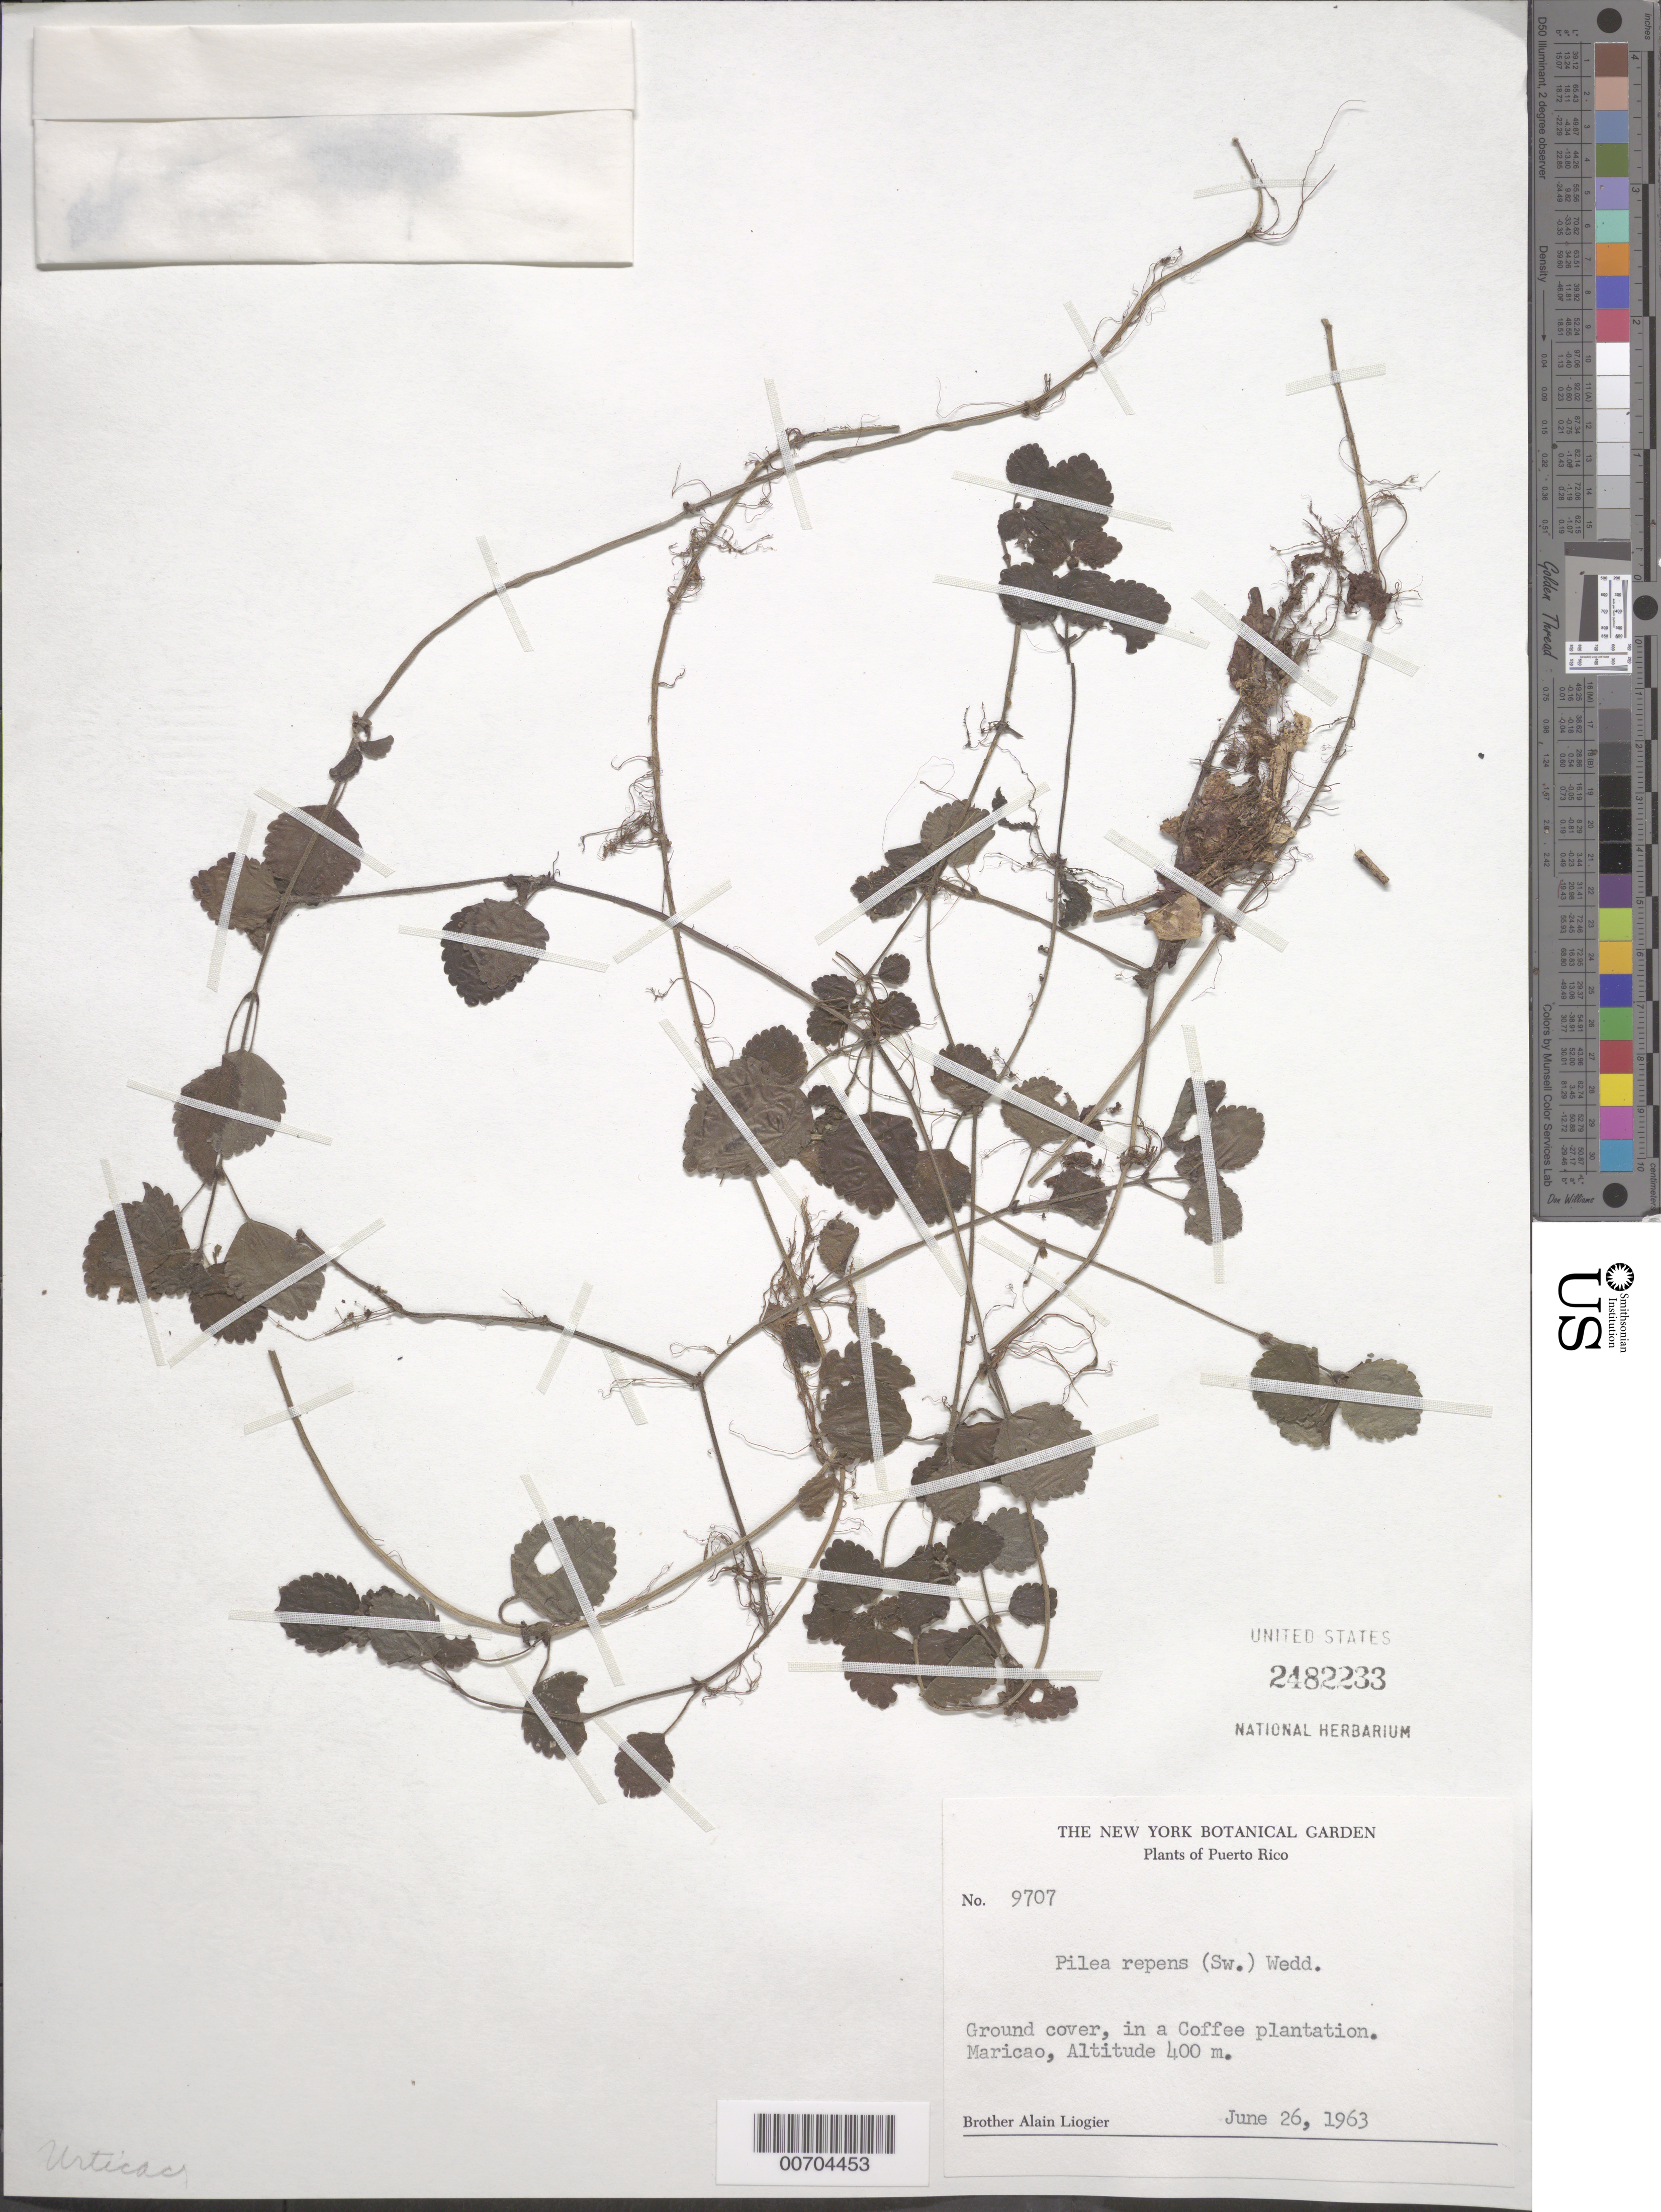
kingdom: Plantae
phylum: Tracheophyta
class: Magnoliopsida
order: Rosales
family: Urticaceae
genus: Pilea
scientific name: Pilea repens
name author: (Sw.) Wedd.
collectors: A. H. Liogier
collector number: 9707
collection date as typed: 26 Jun 1963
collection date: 1963-06-26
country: Puerto Rico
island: Greater Antilles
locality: Maricao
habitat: Coffee plantation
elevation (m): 400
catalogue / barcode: US 2482233